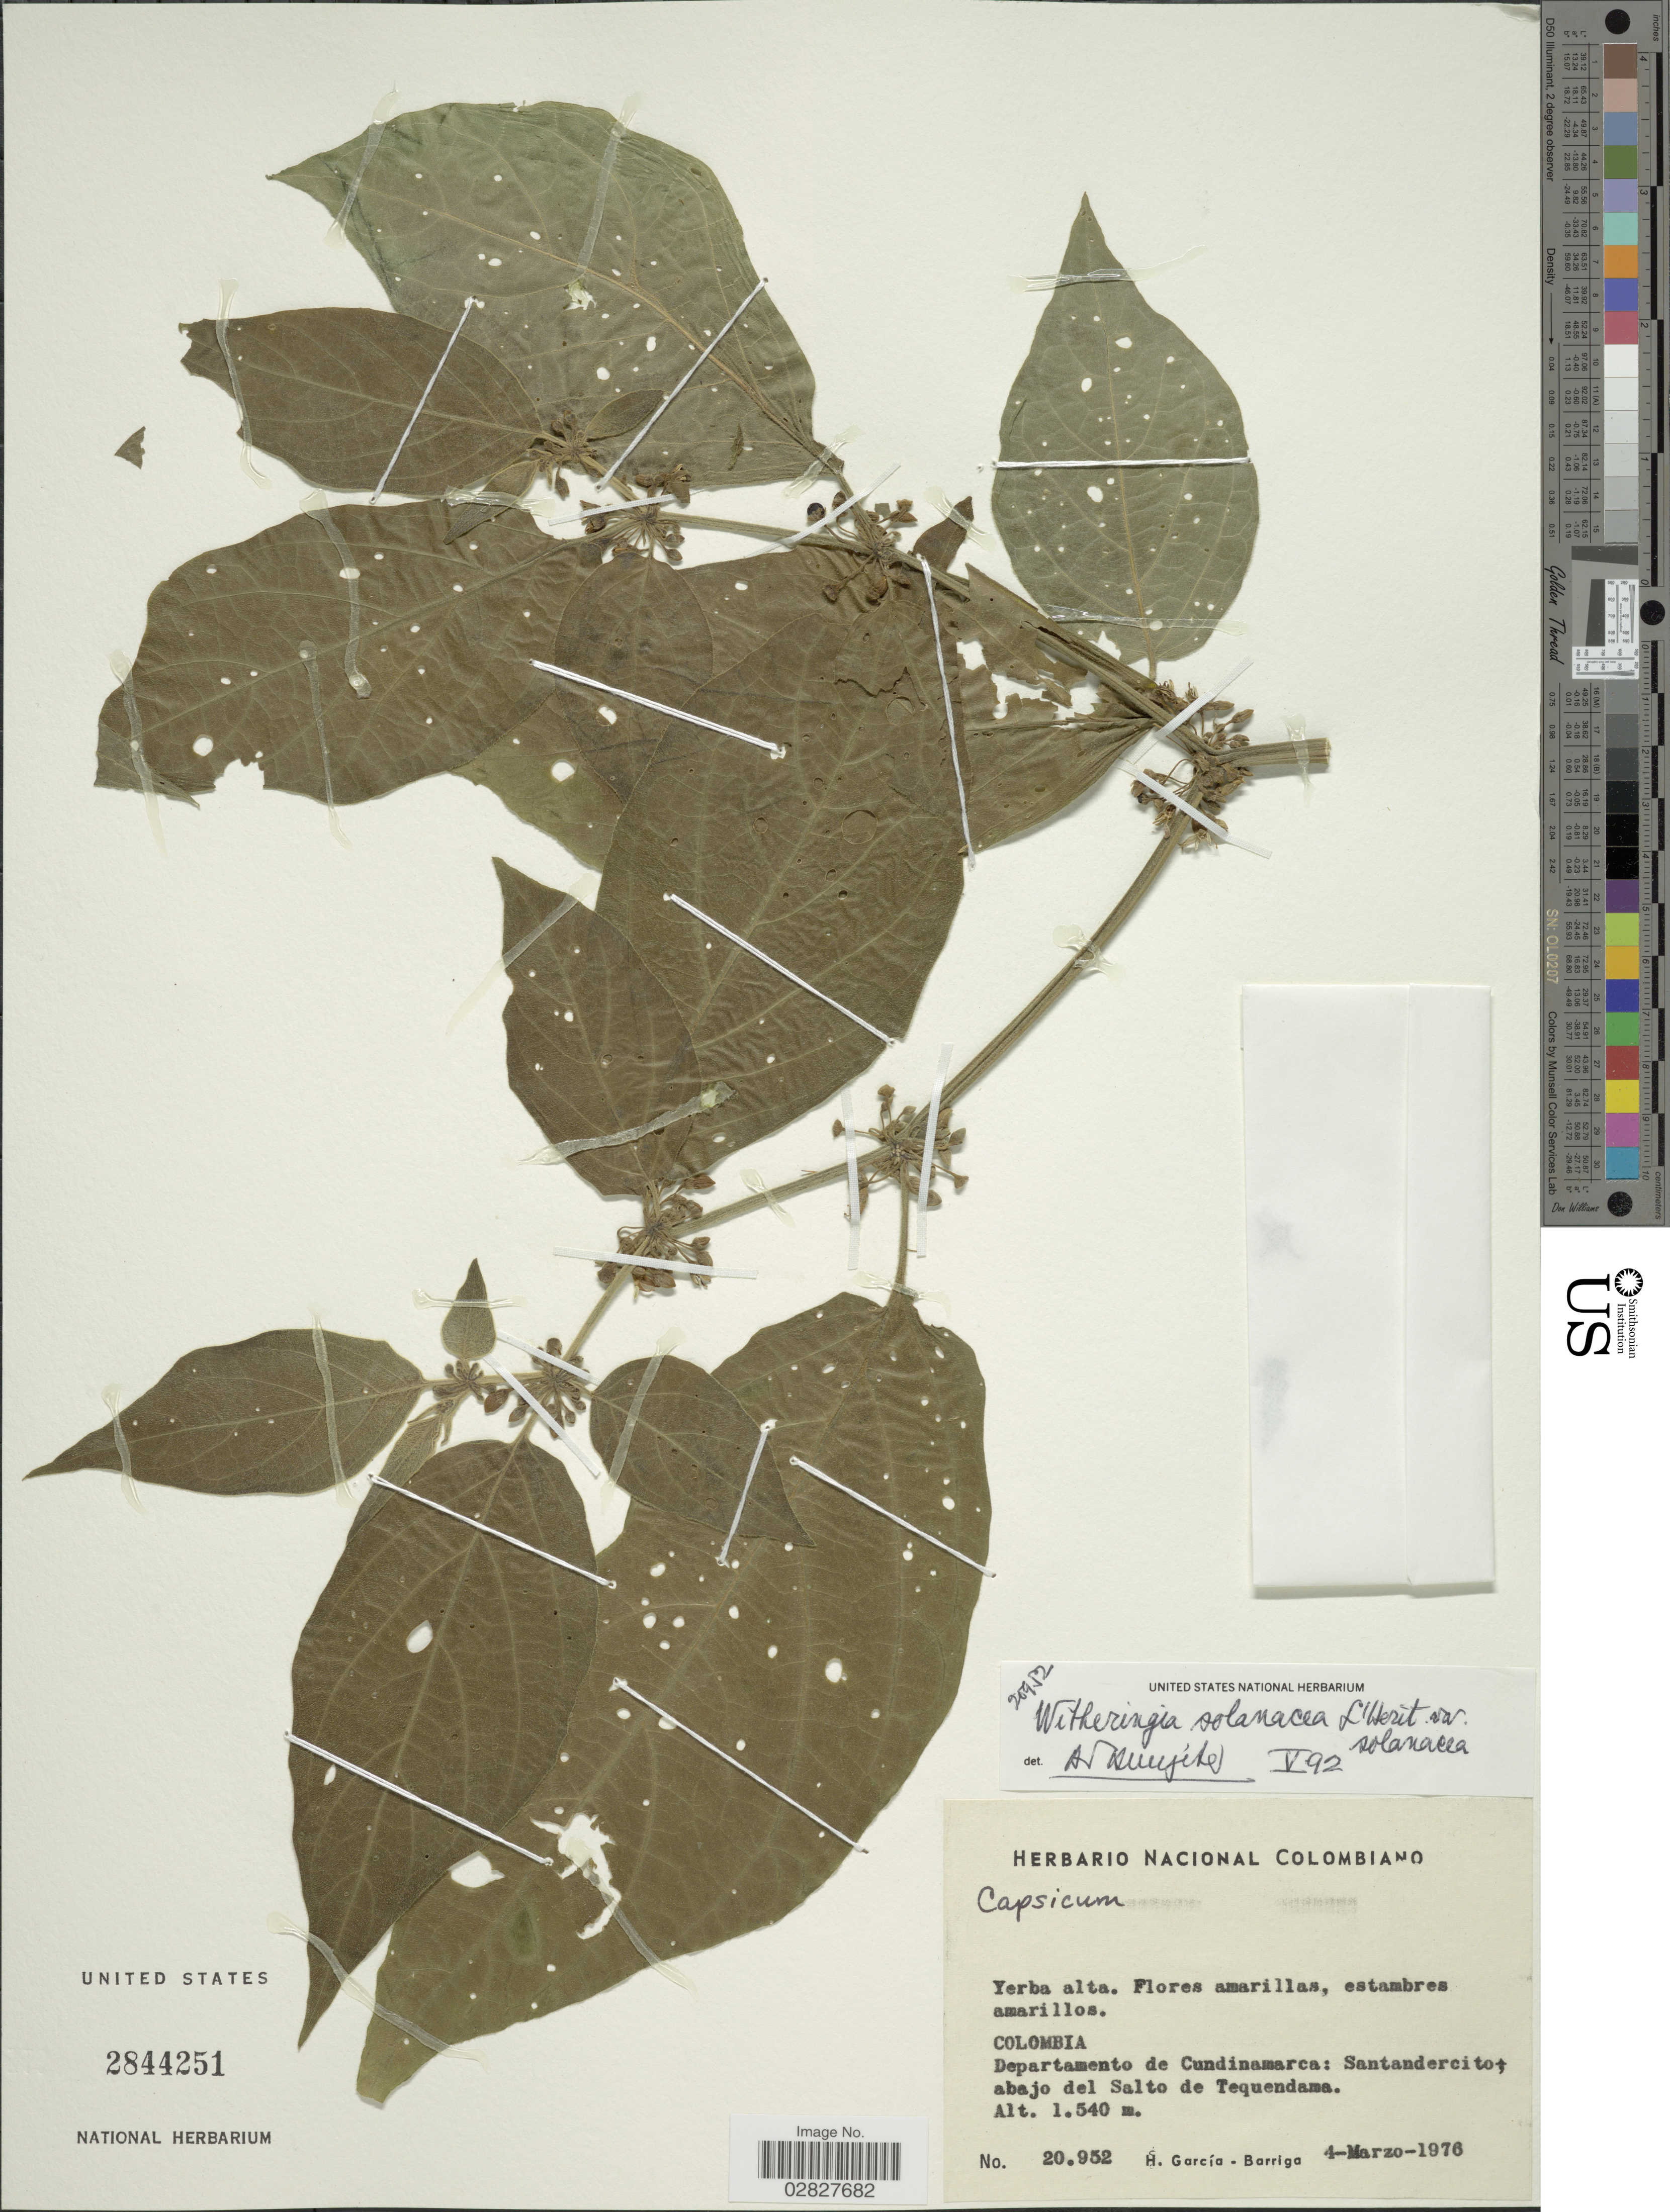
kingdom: Plantae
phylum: Tracheophyta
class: Magnoliopsida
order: Solanales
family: Solanaceae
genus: Witheringia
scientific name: Witheringia solanacea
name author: L'Hér.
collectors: H. García Barriga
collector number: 20952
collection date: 1976-03-04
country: Colombia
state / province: Cundinamarca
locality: Departamento de Cundinamarca: Santandercito-abajo del Salto de Tequendama.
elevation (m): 1540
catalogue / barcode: US 2844251